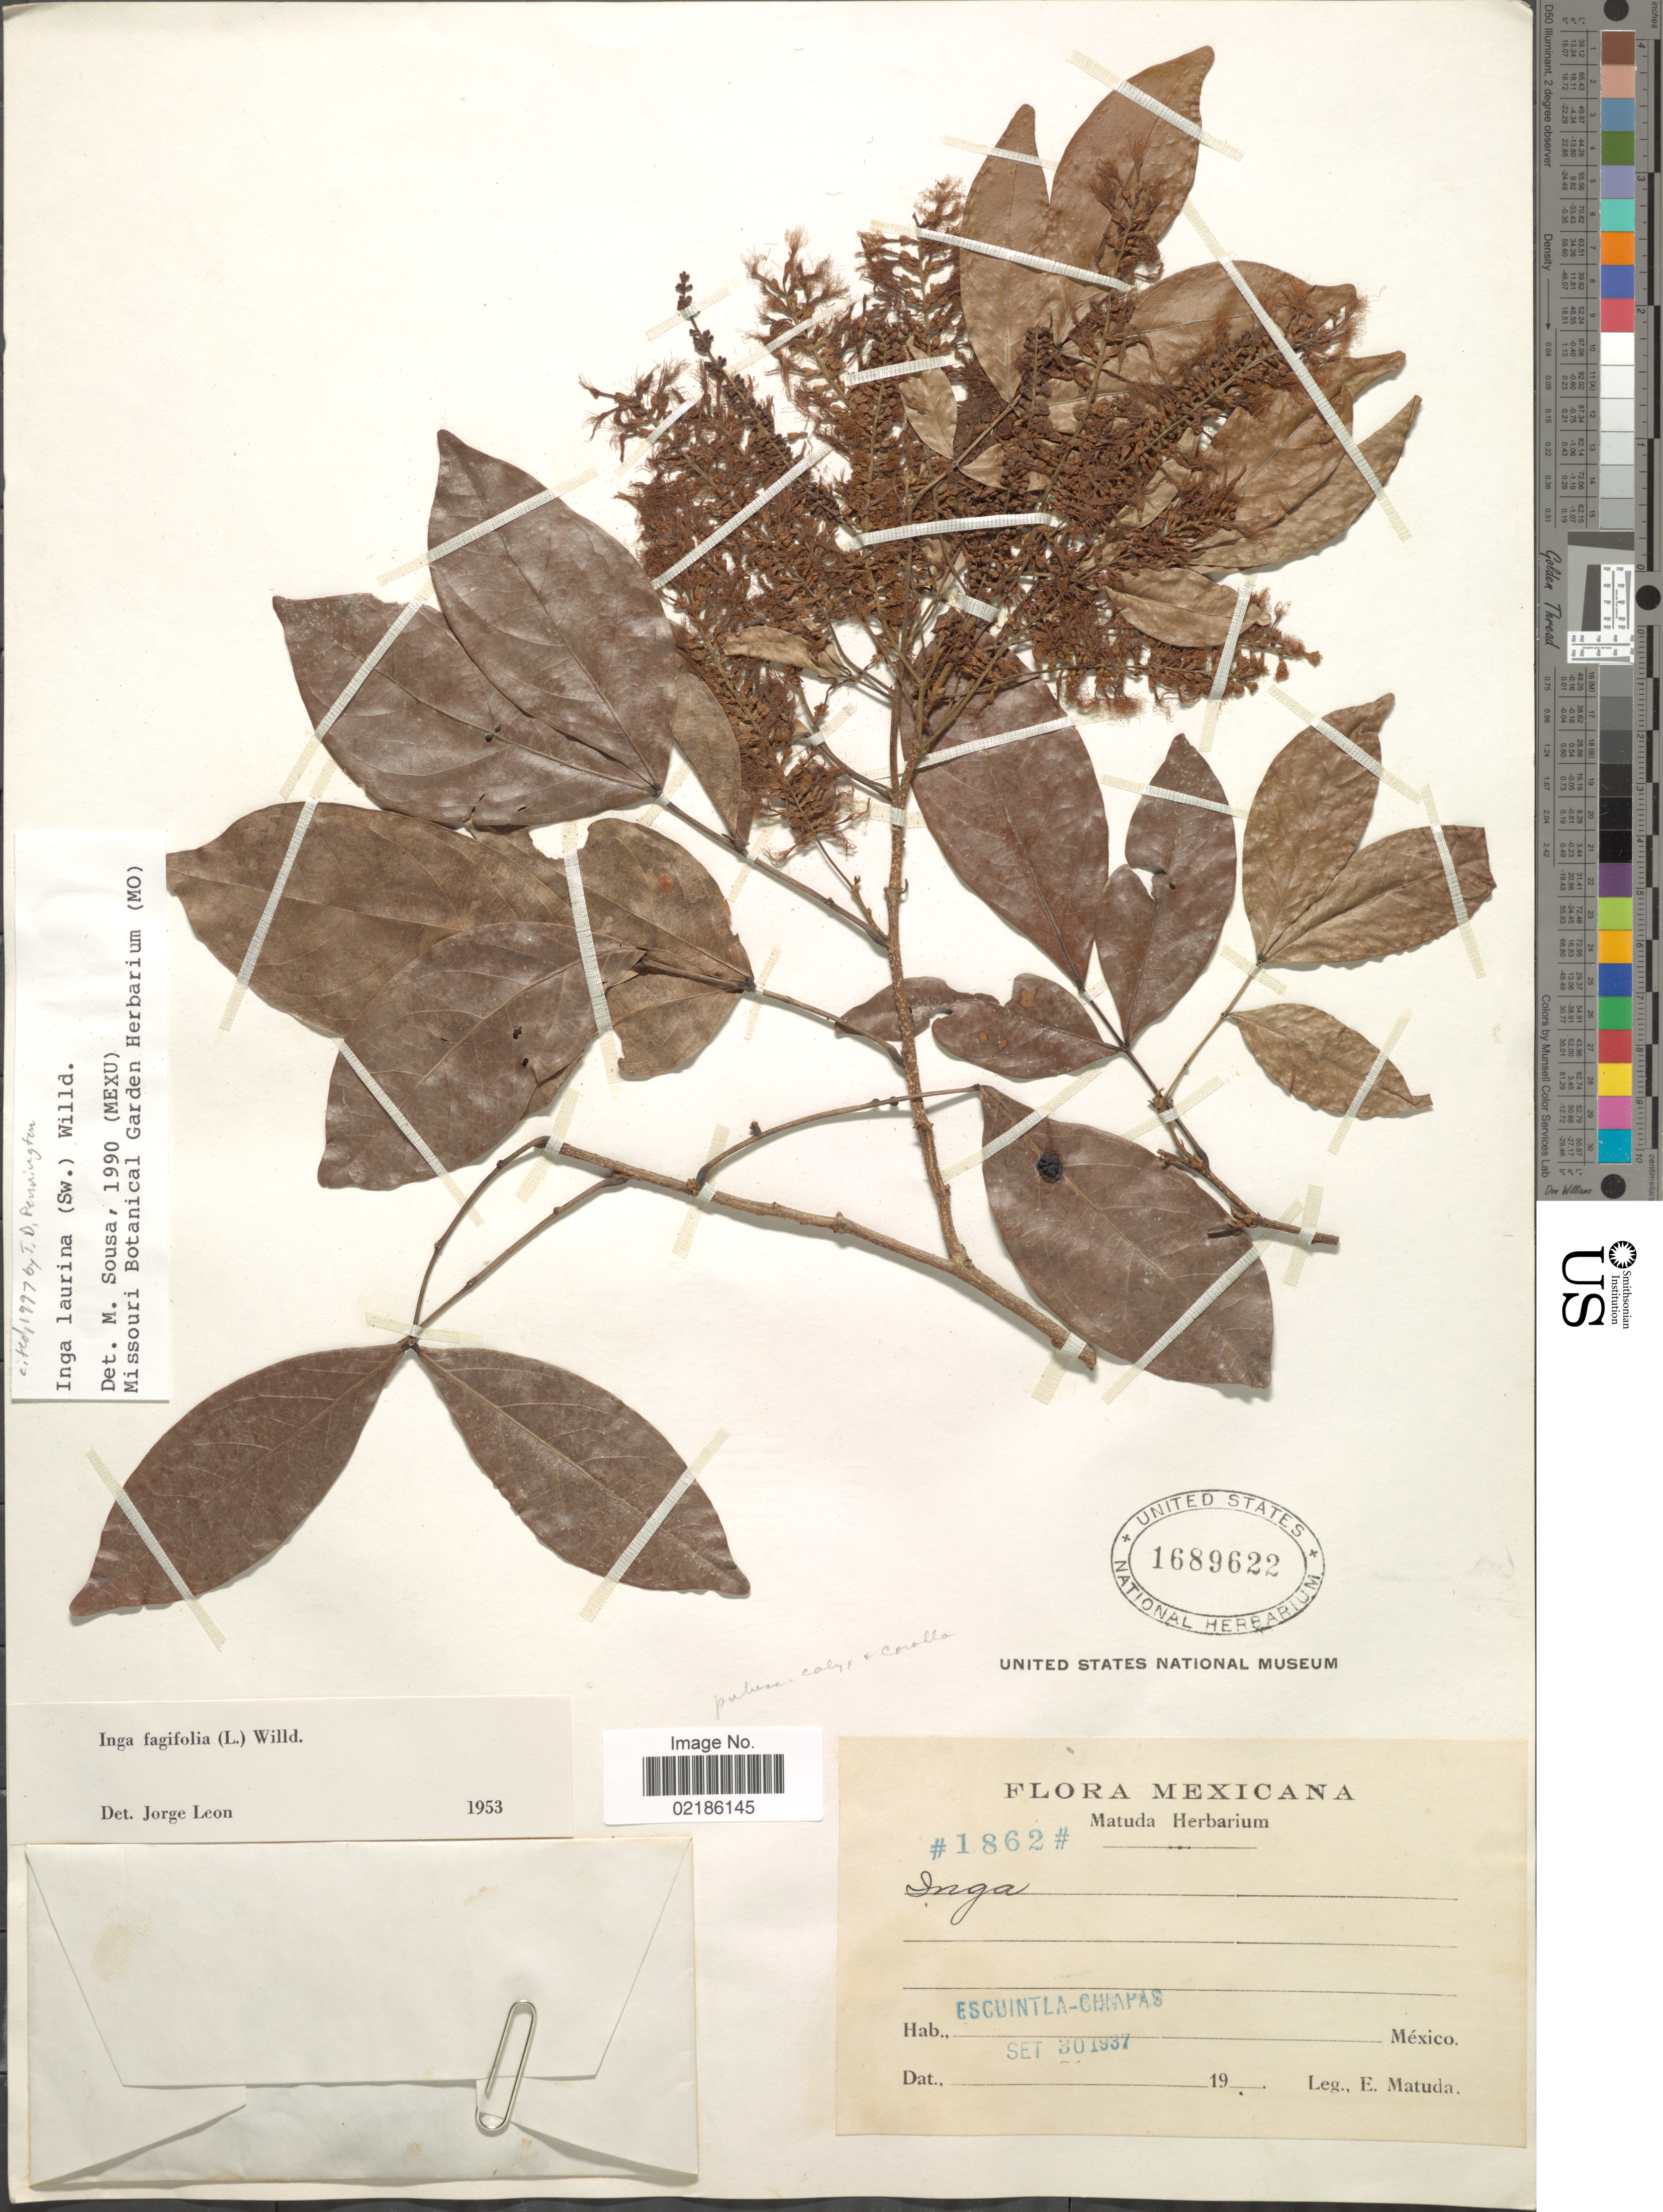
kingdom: Plantae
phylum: Tracheophyta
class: Magnoliopsida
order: Fabales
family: Fabaceae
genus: Inga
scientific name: Inga laurina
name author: (Sw.) Willd.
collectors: E. Matuda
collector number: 1862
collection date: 1937-09-30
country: Mexico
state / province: Chiapas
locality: Mexicana. Escuintla - Chiapas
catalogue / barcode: US 1689622